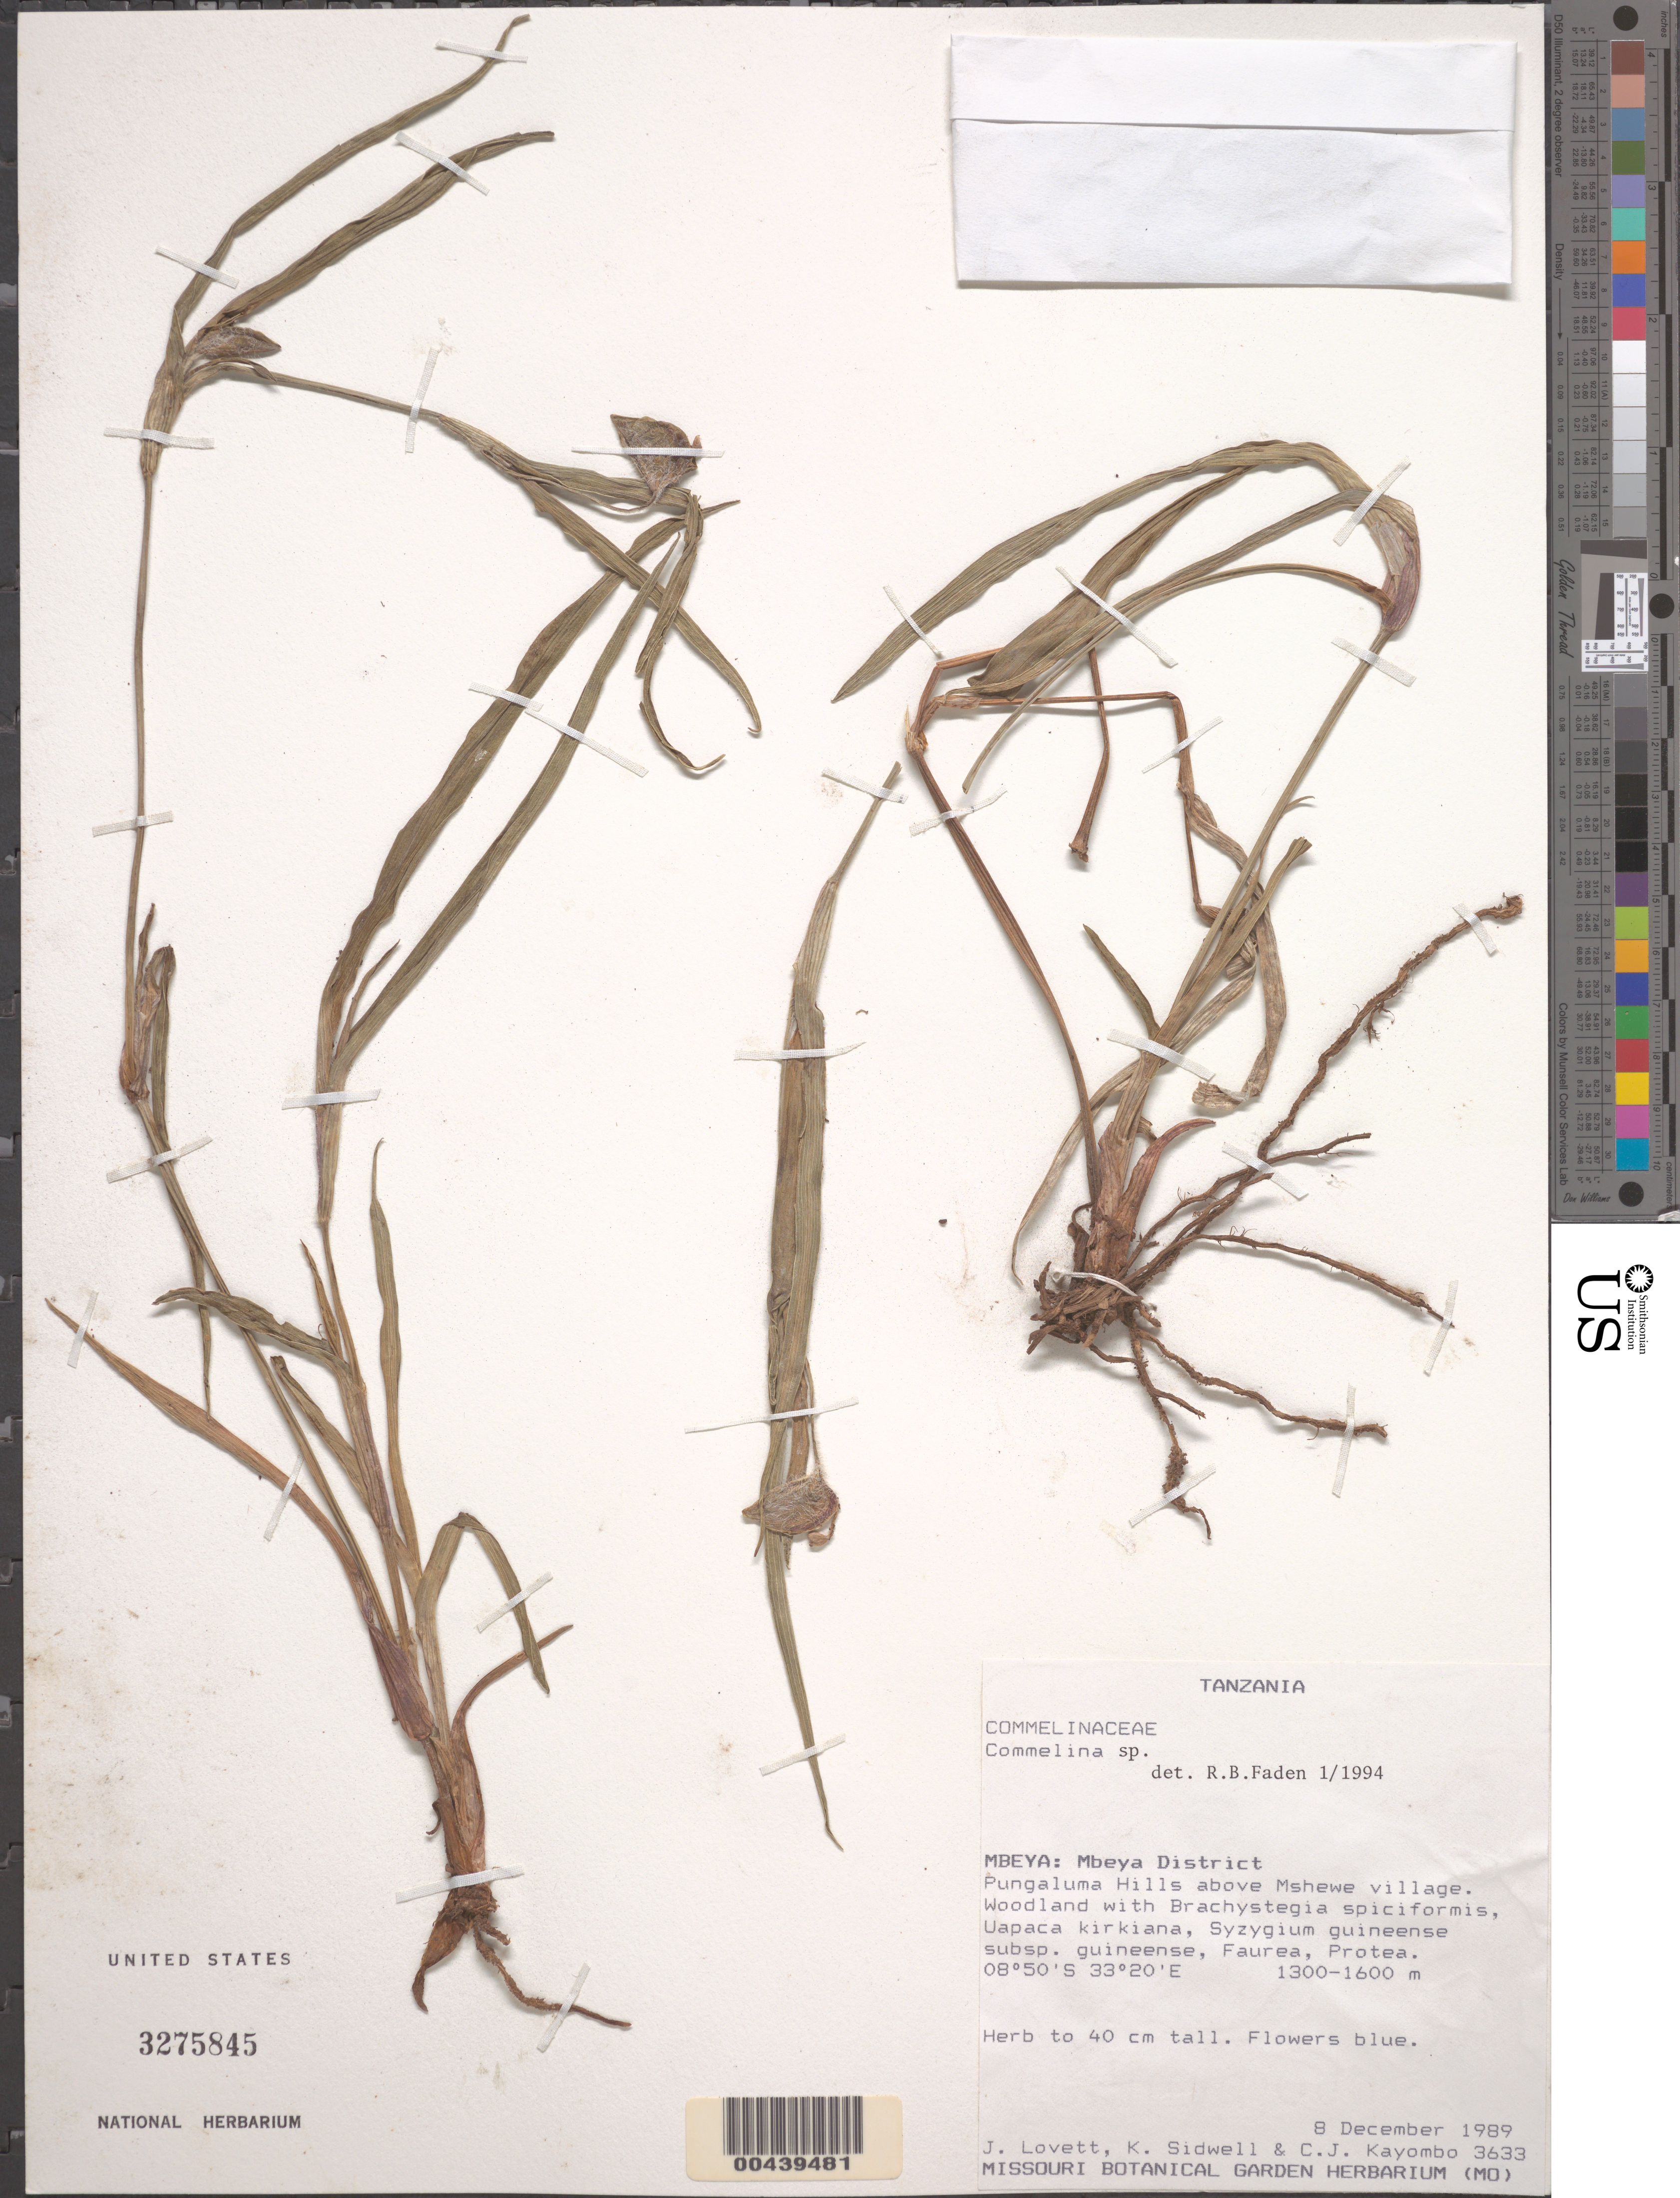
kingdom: Plantae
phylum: Tracheophyta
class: Liliopsida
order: Commelinales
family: Commelinaceae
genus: Commelina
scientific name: Commelina sp.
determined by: Faden, Robert B., (US), Smithsonian Institution - National Museum of Natural History (UNITED STATES)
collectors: J. Lovett, K. Sidwell & C. J. Kayombo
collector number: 3633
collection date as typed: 08 Dec 1989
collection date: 1989-12-08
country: Tanzania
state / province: Mbeya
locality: Pungalum hills, above mshew village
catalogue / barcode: US 3275845